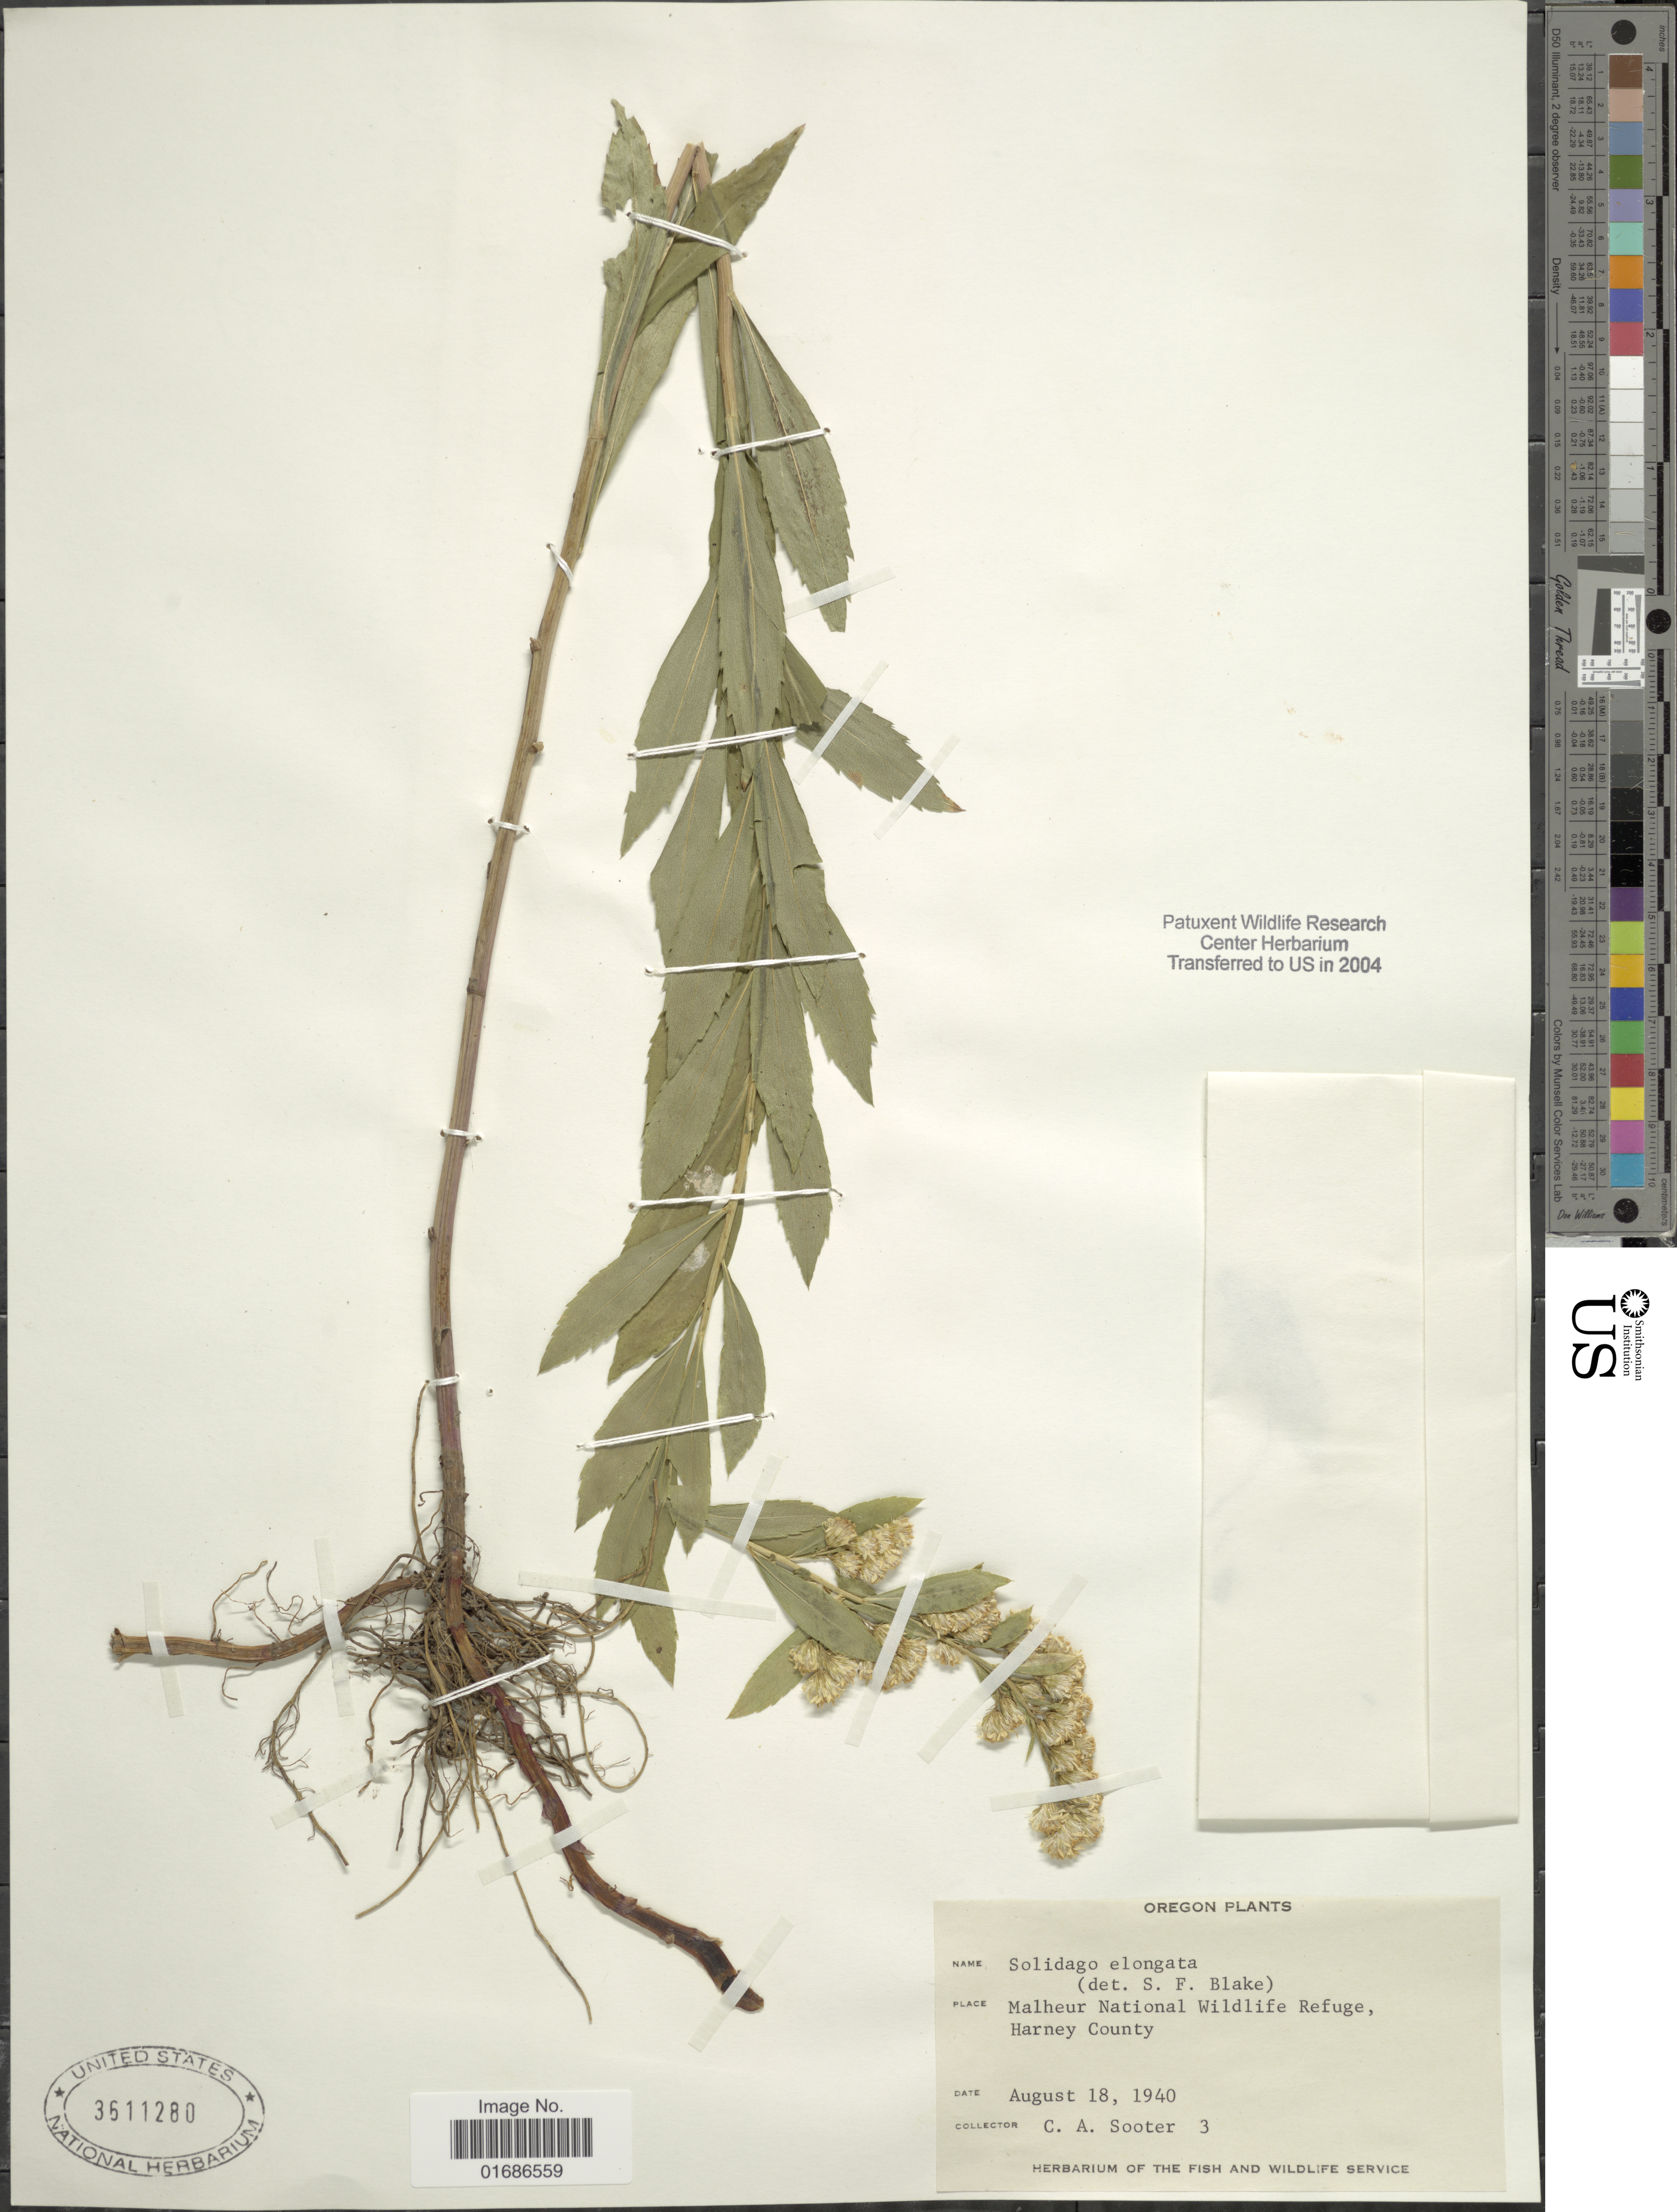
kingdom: Plantae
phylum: Tracheophyta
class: Magnoliopsida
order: Asterales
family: Asteraceae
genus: Solidago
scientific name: Solidago elongata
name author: Nutt.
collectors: C. Sooter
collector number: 3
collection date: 1940-08-18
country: United States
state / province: Oregon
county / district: Harney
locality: Malheur National Wildlife Refuge, Harney County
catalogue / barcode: US 3611280